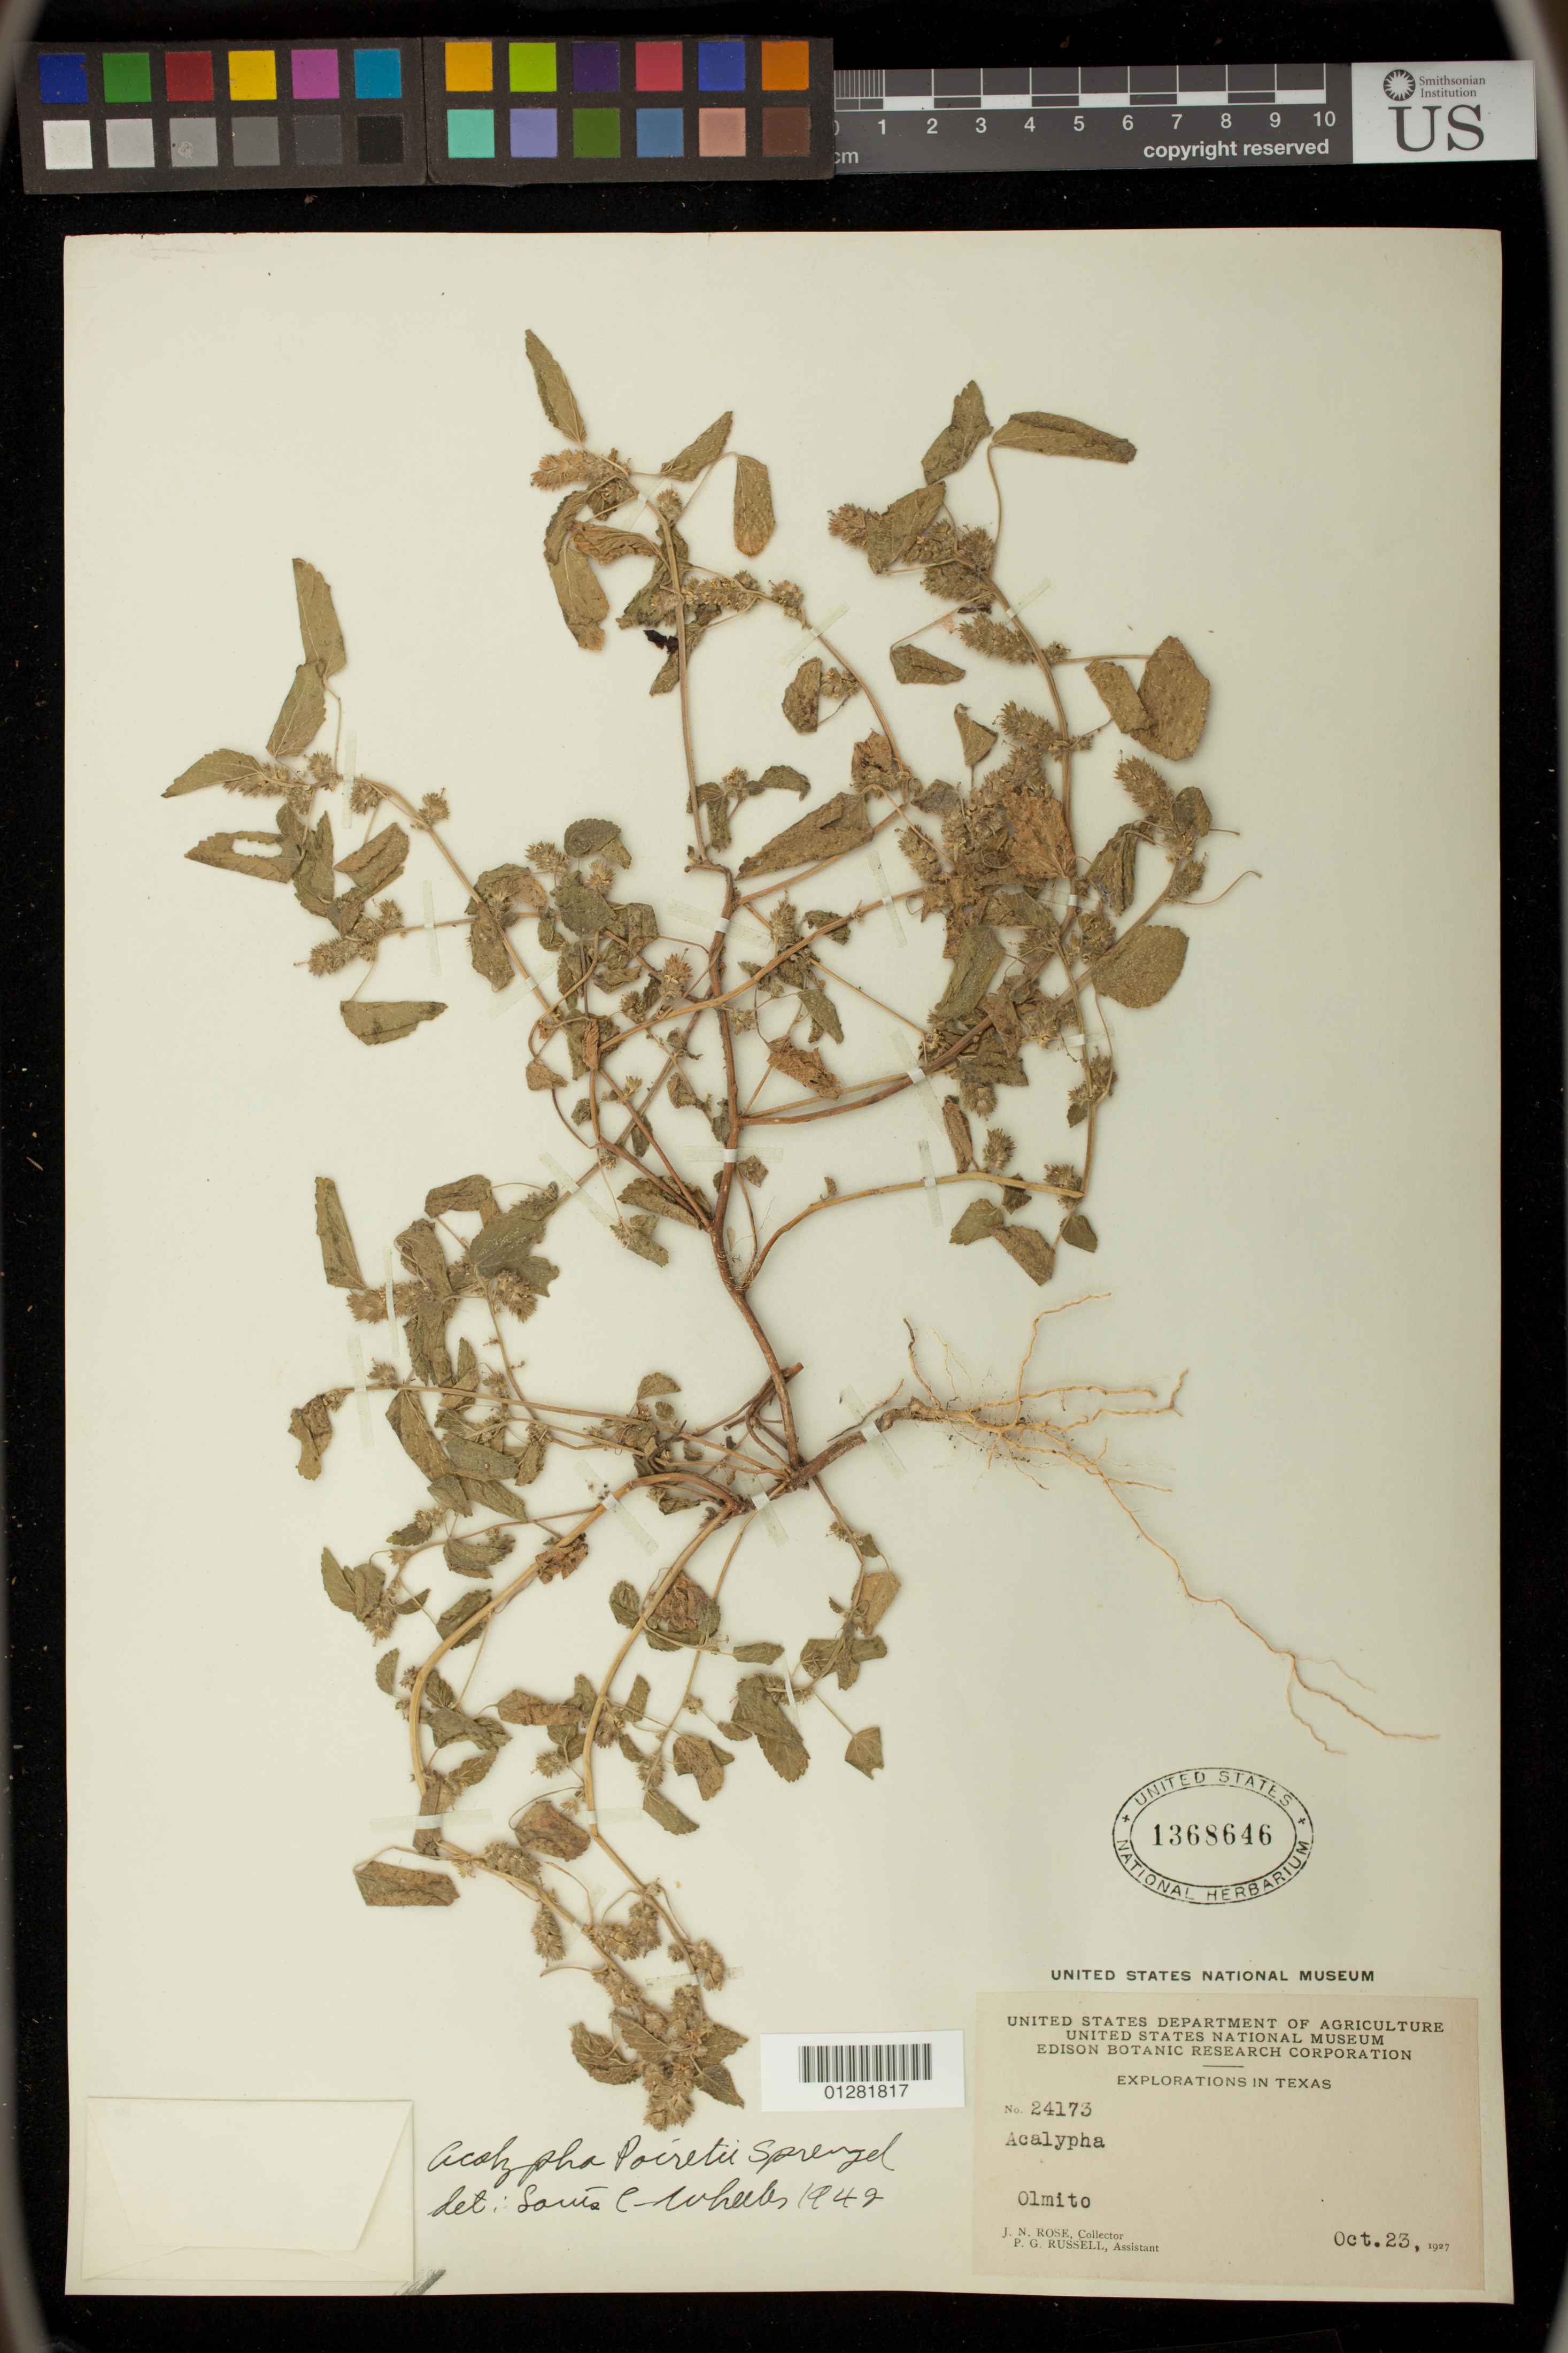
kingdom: Plantae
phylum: Tracheophyta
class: Magnoliopsida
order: Malpighiales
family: Euphorbiaceae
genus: Acalypha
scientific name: Acalypha pringlei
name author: S. Watson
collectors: J. N. Rose & P. G. Russell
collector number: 24173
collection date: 1927-10-23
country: United States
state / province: Texas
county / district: Cameron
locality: Olmito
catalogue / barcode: US 1368646